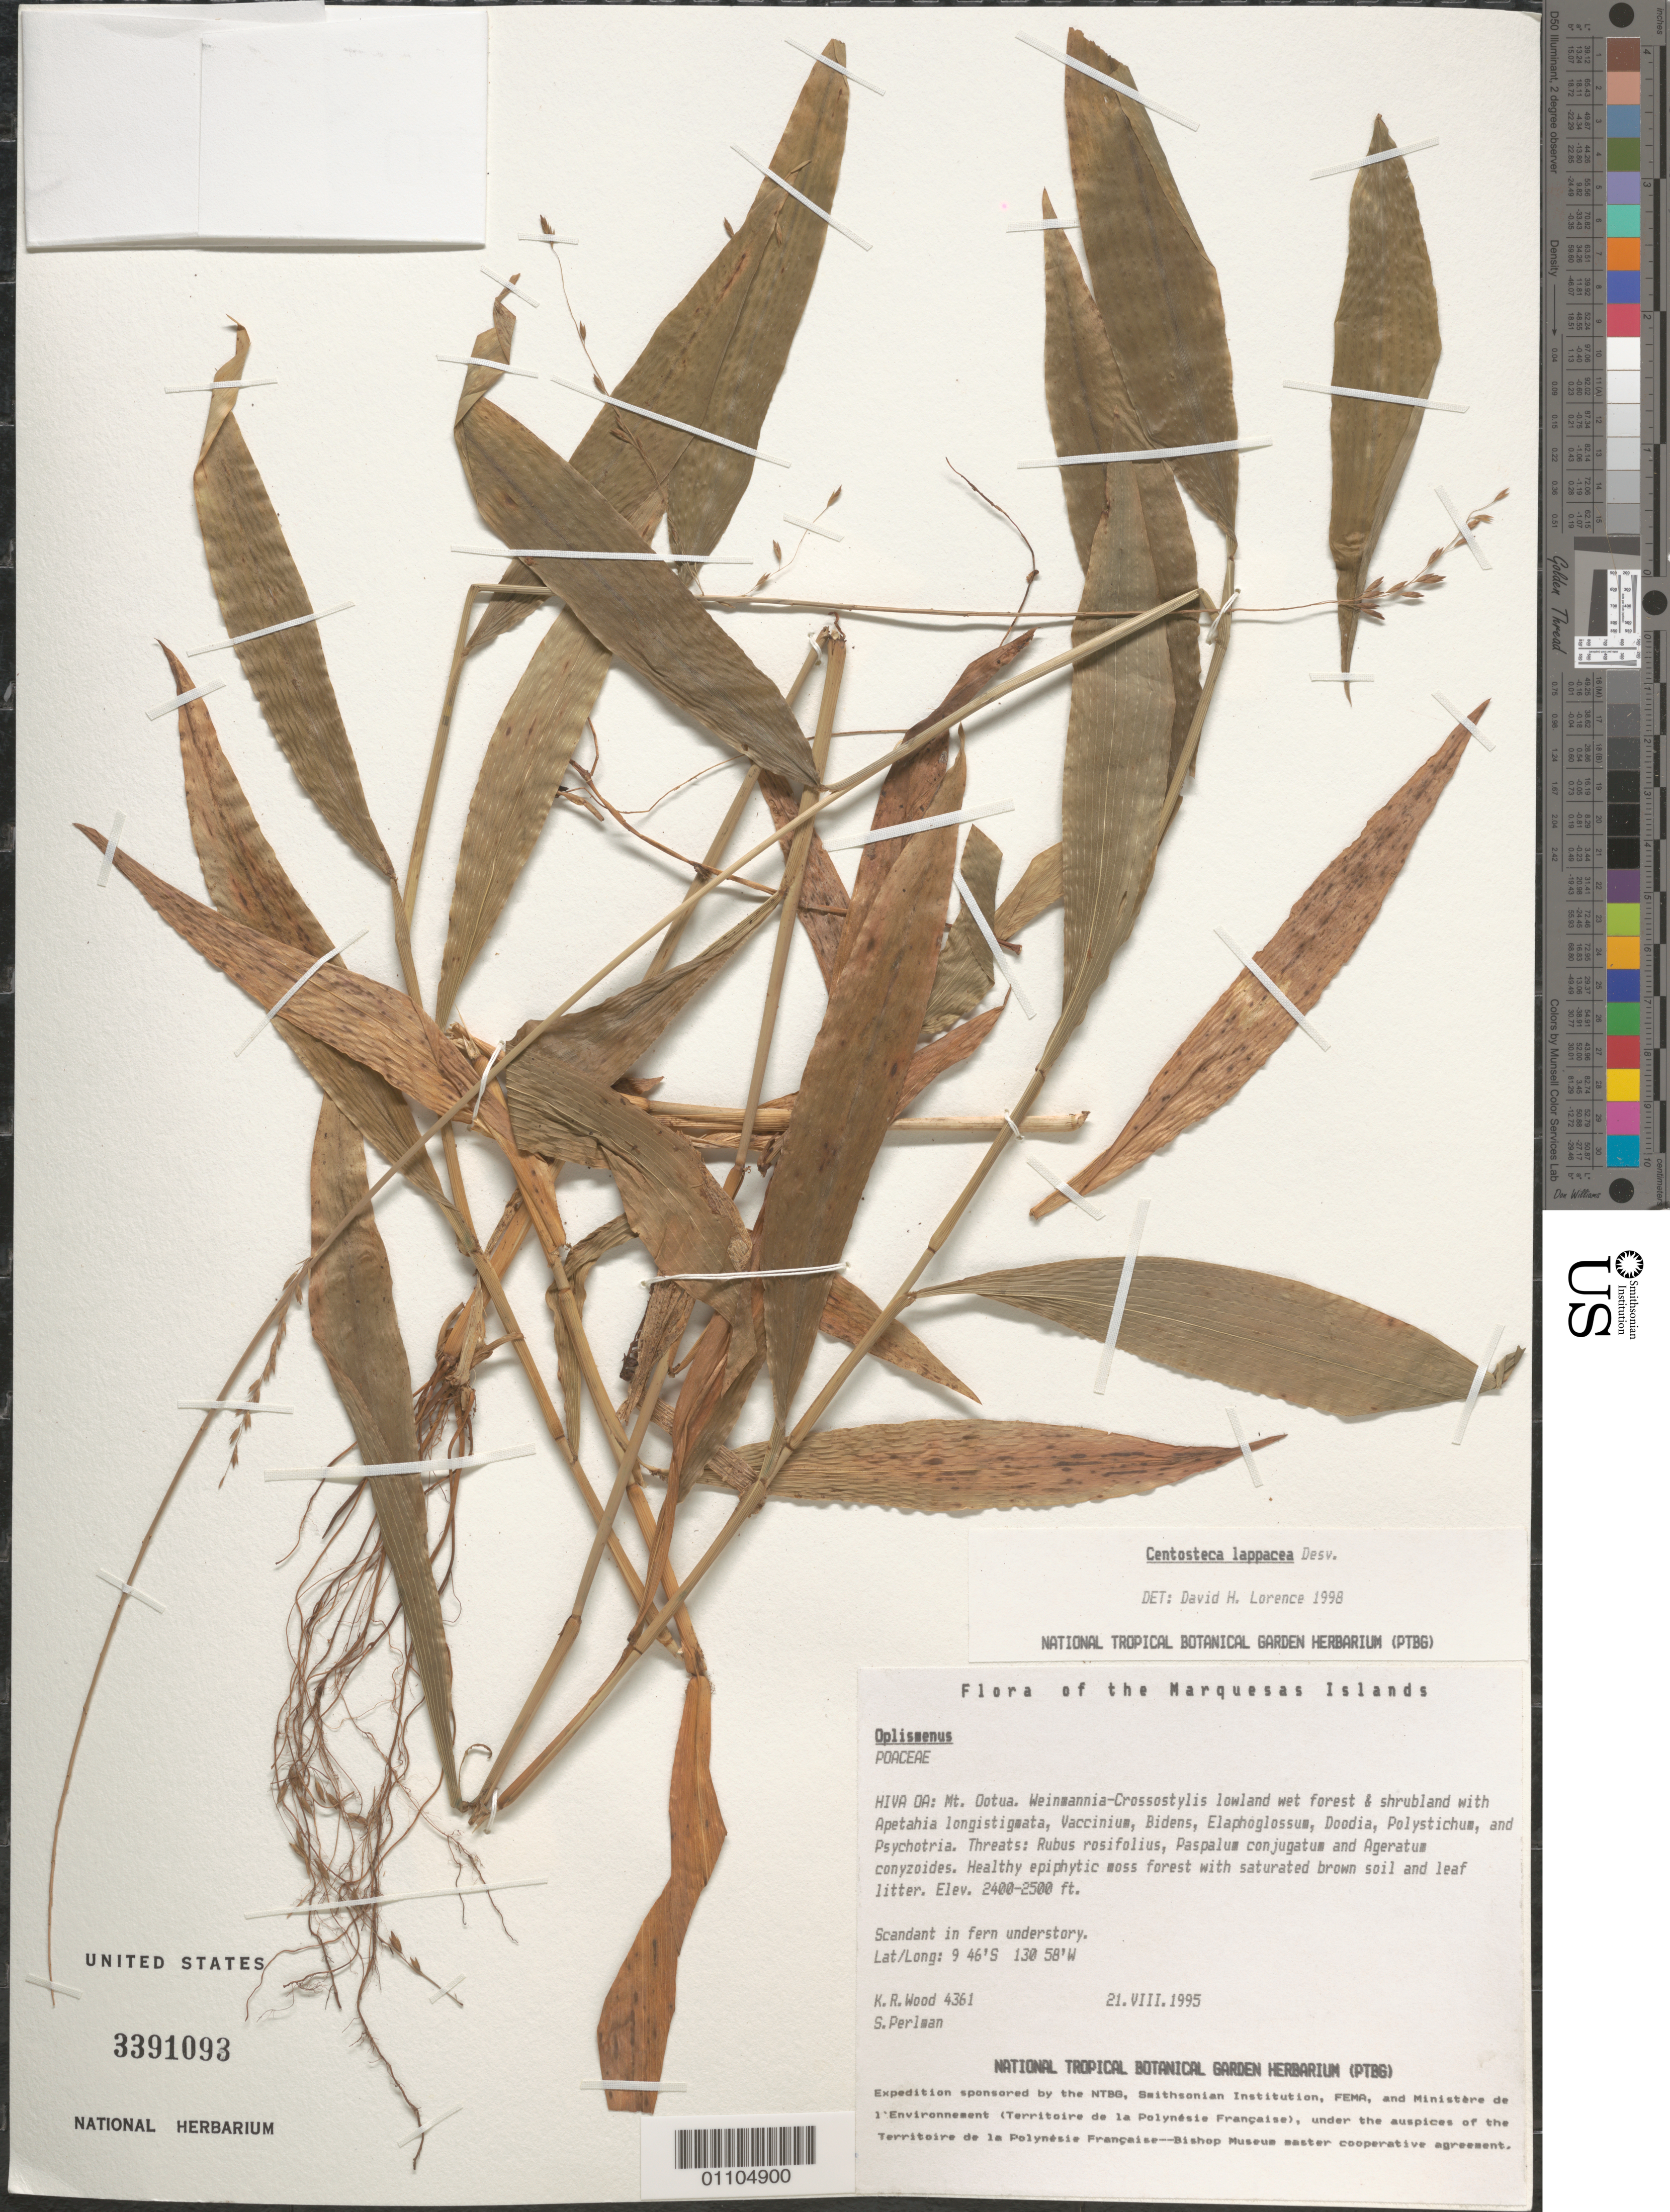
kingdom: Plantae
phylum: Tracheophyta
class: Liliopsida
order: Poales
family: Poaceae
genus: Centotheca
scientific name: Centotheca lappacea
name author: (L.) Desv.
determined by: Clayton, D.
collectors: K. R. Wood & S. P. Perlman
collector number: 4361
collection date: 1995-08-21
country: French Polynesia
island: Hiva Oa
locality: Mt. Ootua; Scandant in fern understory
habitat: Weinmannia-Crossostylis lowland wet forest & shrubland, epiphytic moss forest w/ saturated brown soil and leaf litter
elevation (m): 732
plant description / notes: Rubus rosifolius, Paspalum conjugatum, Ageratum conyzoides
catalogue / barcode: US 3391093